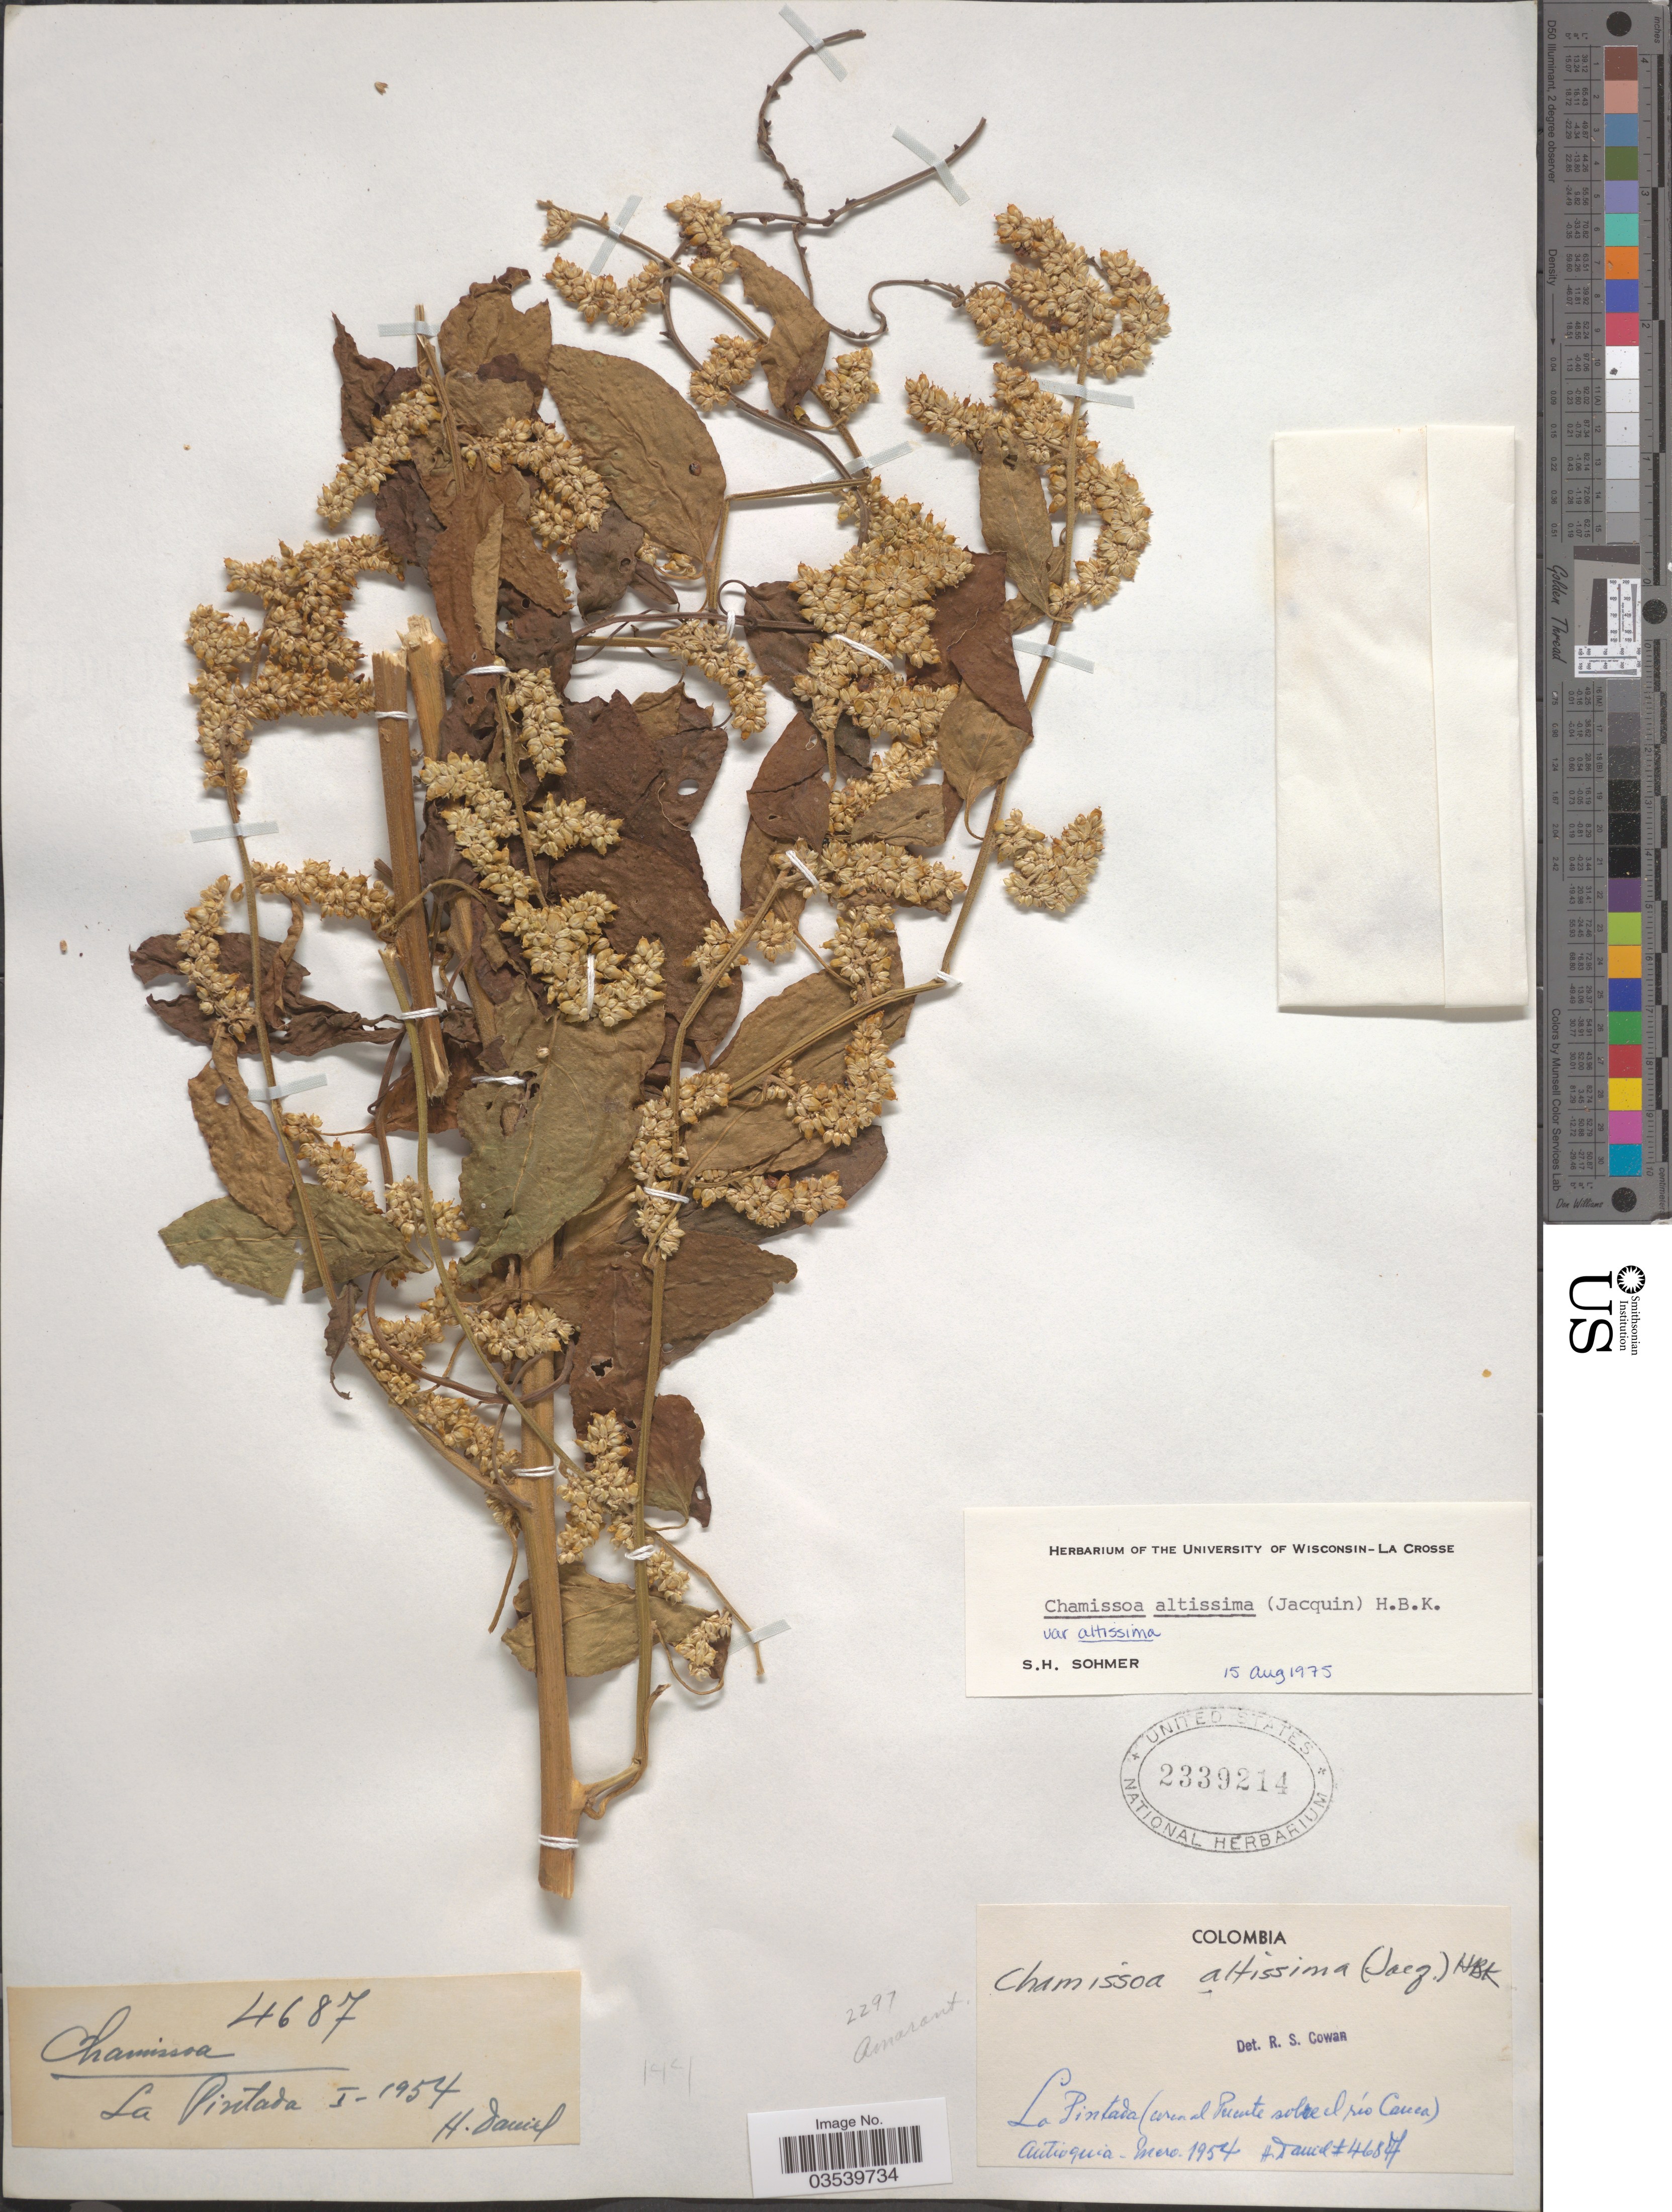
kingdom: Plantae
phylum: Tracheophyta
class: Magnoliopsida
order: Caryophyllales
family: Amaranthaceae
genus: Chamissoa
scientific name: Chamissoa altissima var. altissima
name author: (Jacq.) Kunth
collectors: H. Daniel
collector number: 4687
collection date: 1954-01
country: Colombia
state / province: Cauca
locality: La Pintada (cerca al Puente sobre el río Cauca).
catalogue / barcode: US 2339214